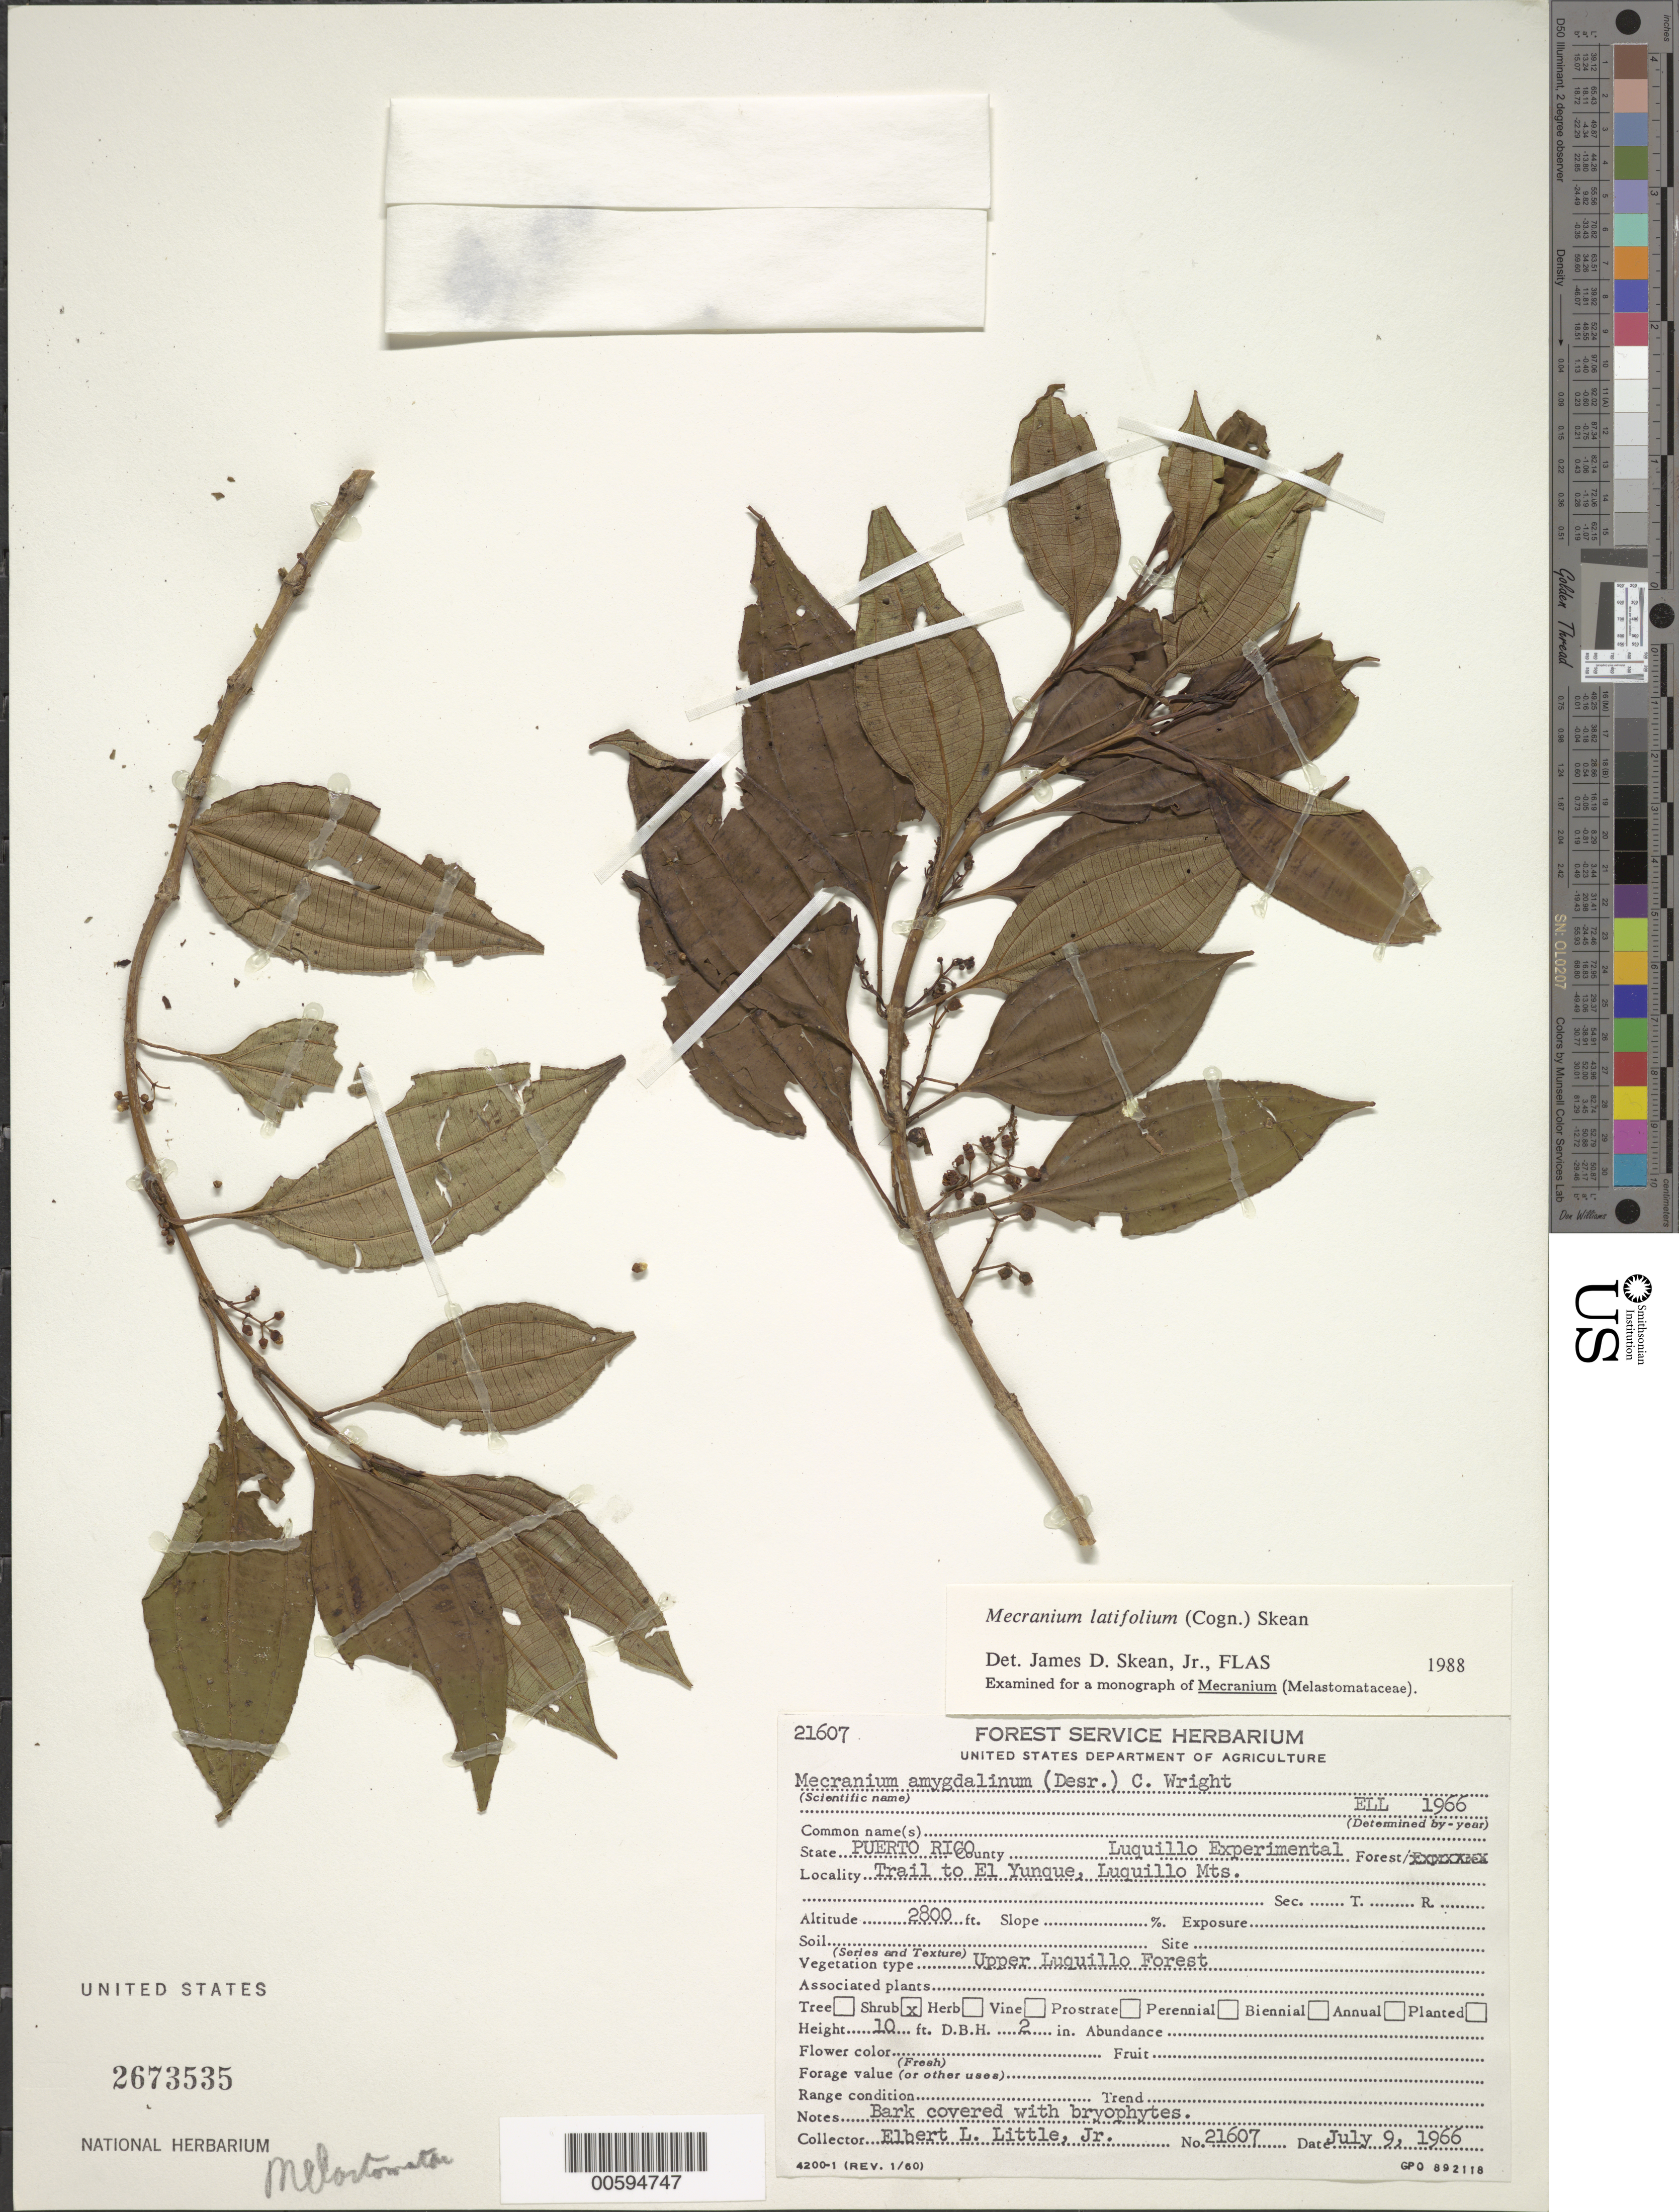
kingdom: Plantae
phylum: Tracheophyta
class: Magnoliopsida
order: Myrtales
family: Melastomataceae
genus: Mecranium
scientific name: Mecranium latifolium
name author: (Cogn.) Skean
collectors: E. L. Little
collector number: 21607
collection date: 1966-07-09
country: Puerto Rico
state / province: Luquillo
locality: County Luquillo Experimental. Trail to El Yunque, Luquillo Mts.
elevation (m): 853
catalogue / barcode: US 2673535